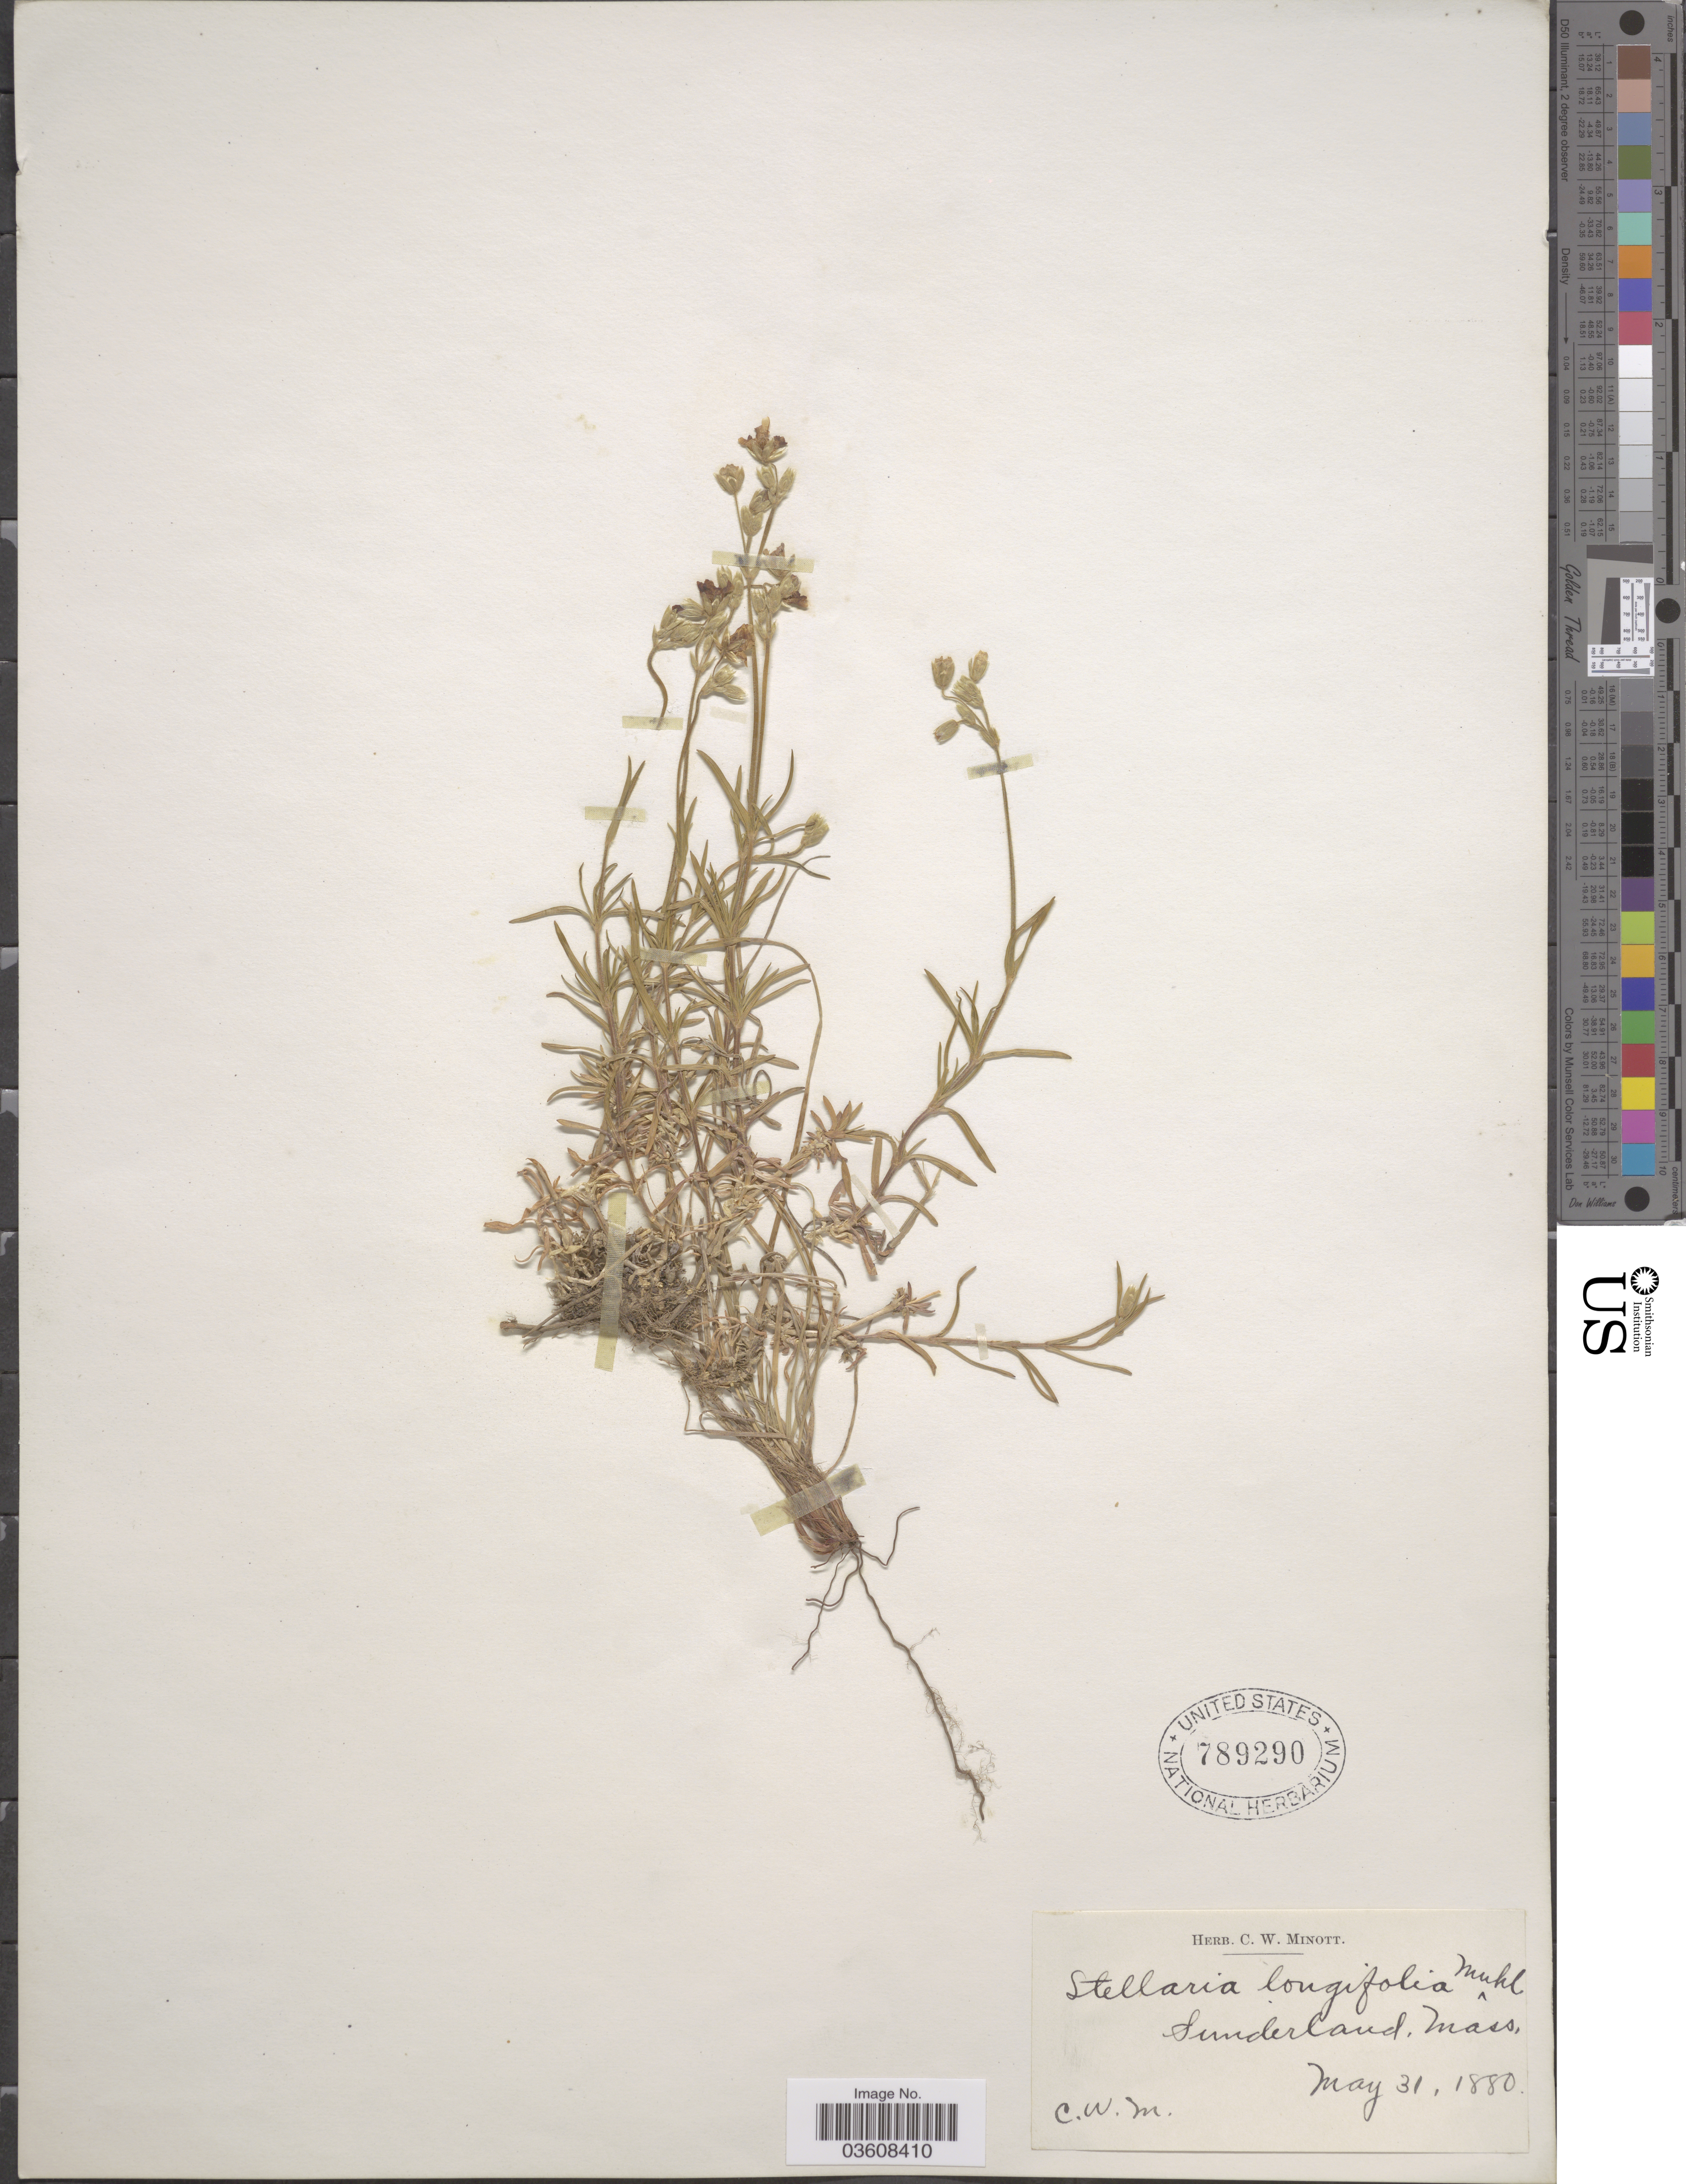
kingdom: Plantae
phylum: Tracheophyta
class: Magnoliopsida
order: Caryophyllales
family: Caryophyllaceae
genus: Stellaria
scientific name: Stellaria longifolia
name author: Muhl. ex Willd.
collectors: C. Minott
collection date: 1880-05-31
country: United States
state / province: Massachusetts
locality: Sunderland.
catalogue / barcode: US 789290